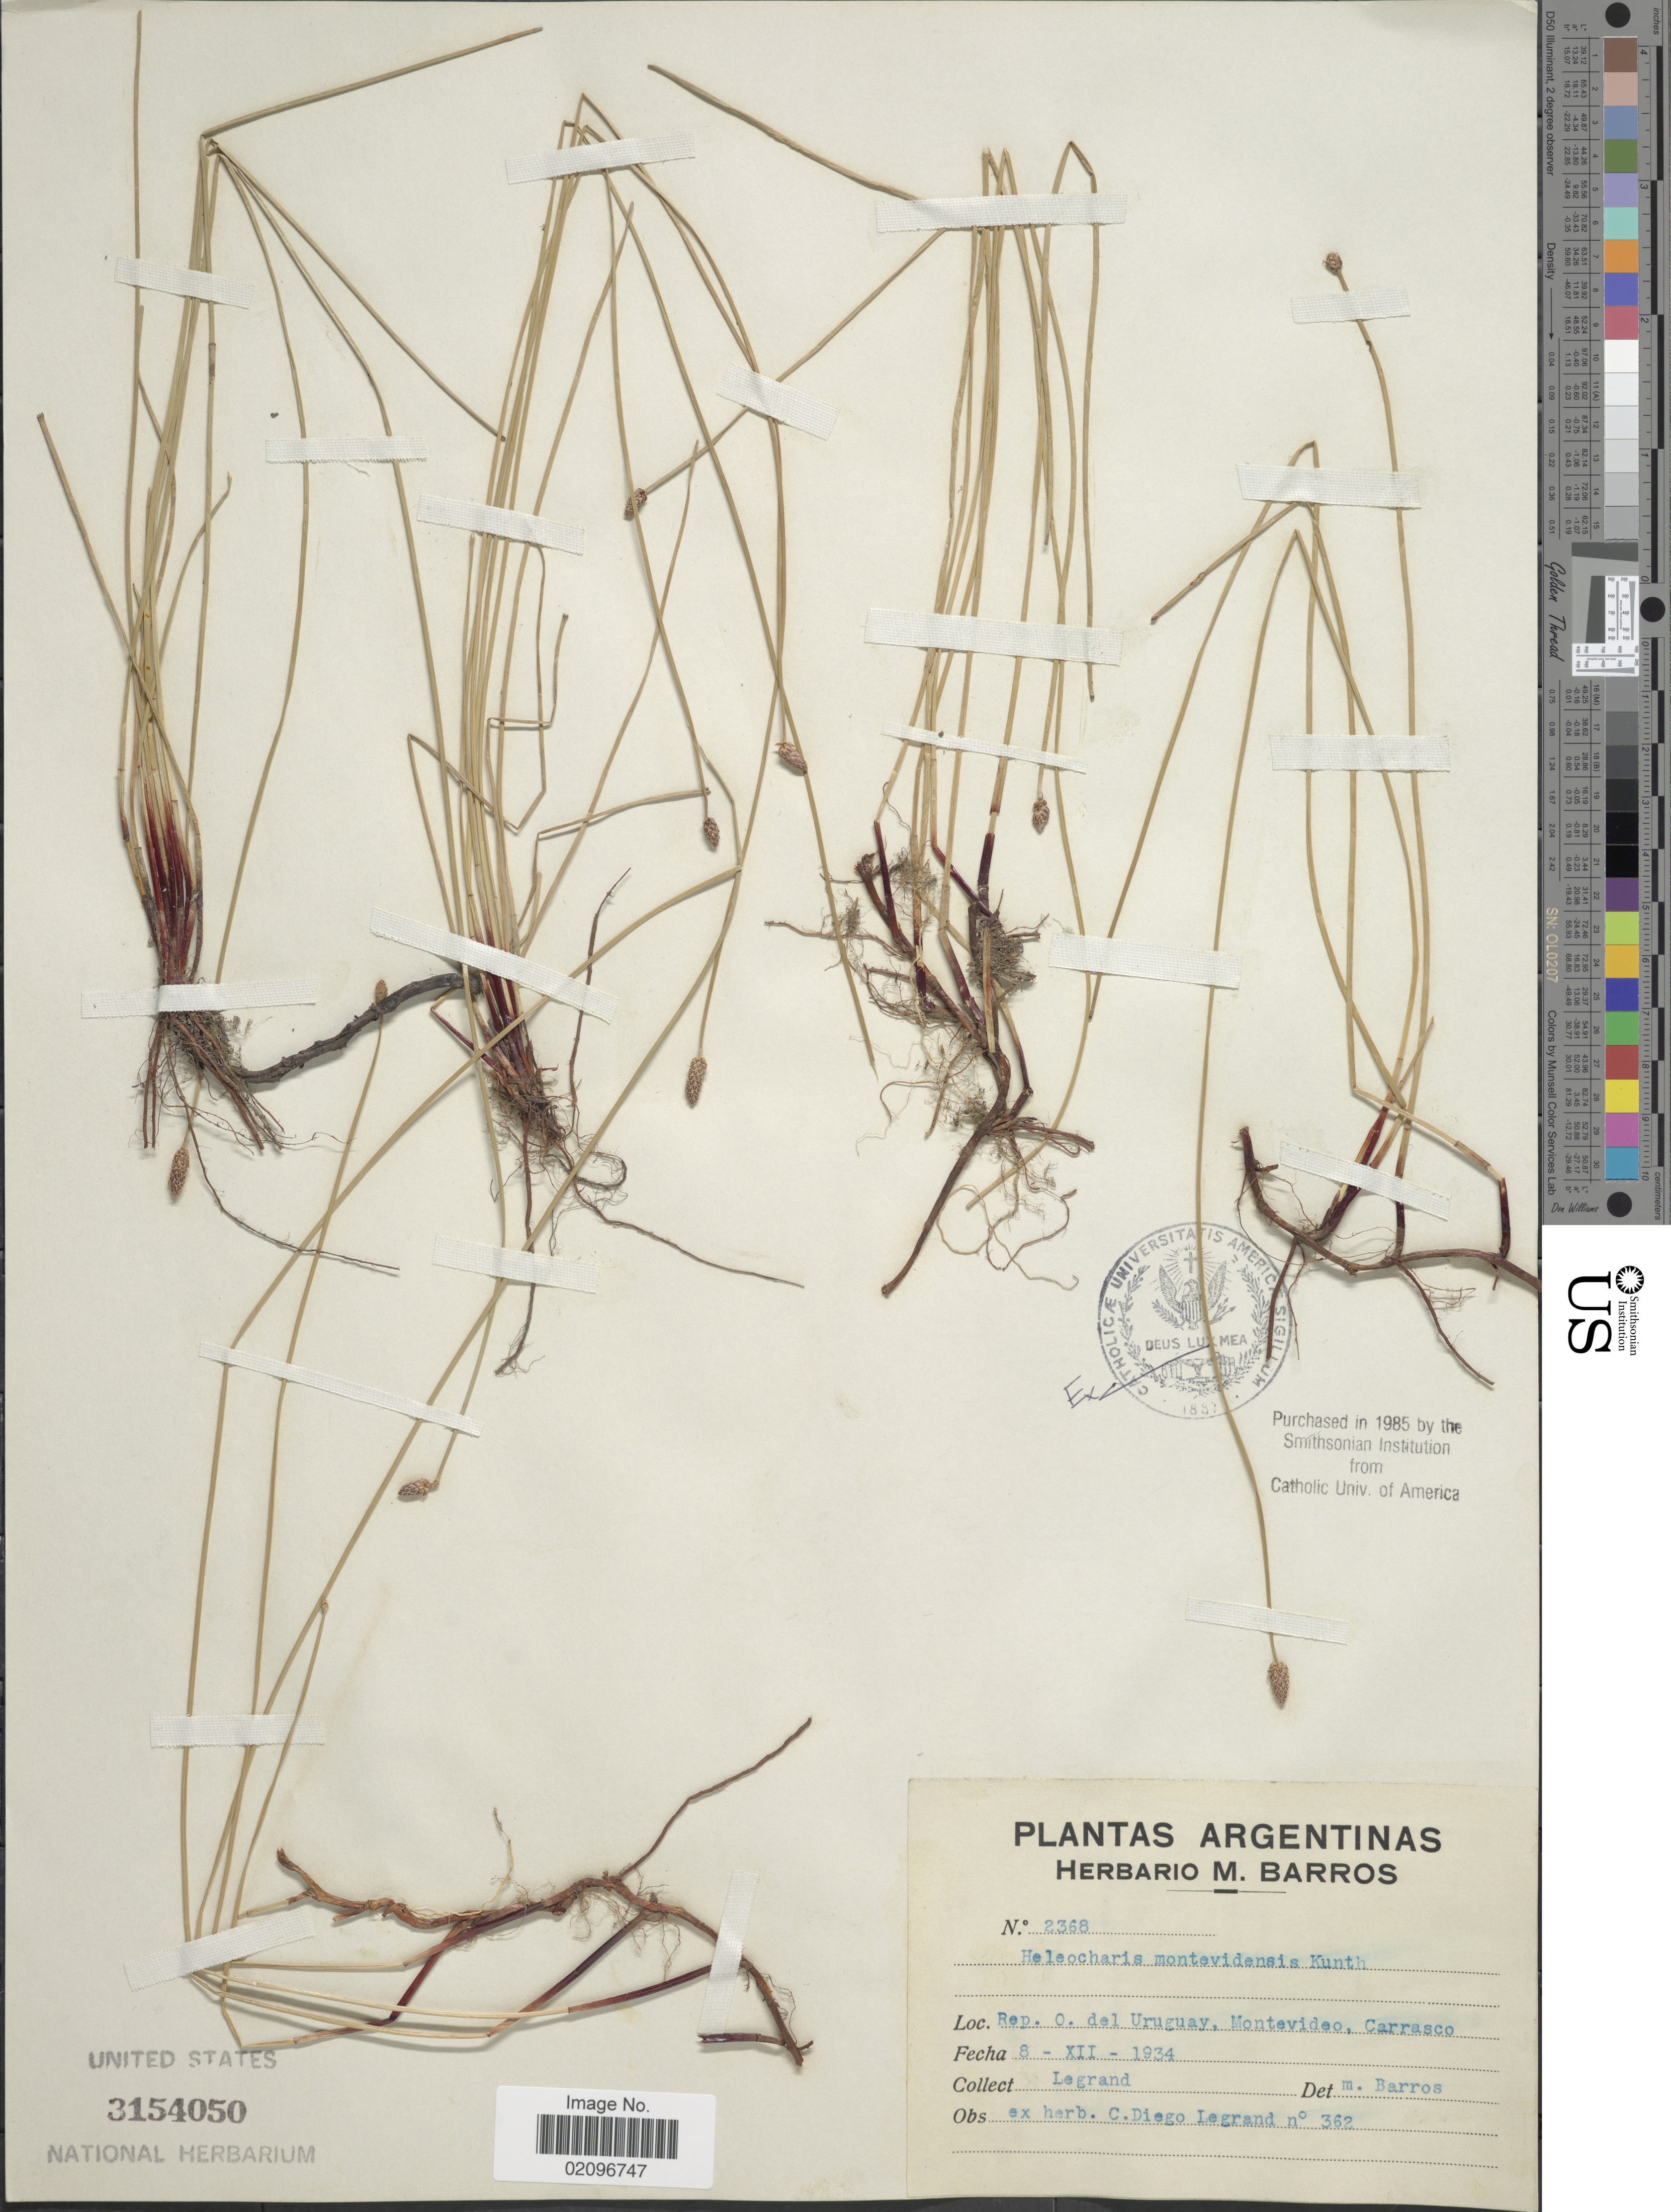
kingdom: Plantae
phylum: Tracheophyta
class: Liliopsida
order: Poales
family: Cyperaceae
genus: Eleocharis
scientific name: Eleocharis montevidensis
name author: Kunth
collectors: Legrand, --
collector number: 2368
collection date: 1934-12-08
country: Uruguay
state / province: Montevideo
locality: Rep. O. del Uruguay, Montevideo, Carrasco.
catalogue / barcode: US 3154050